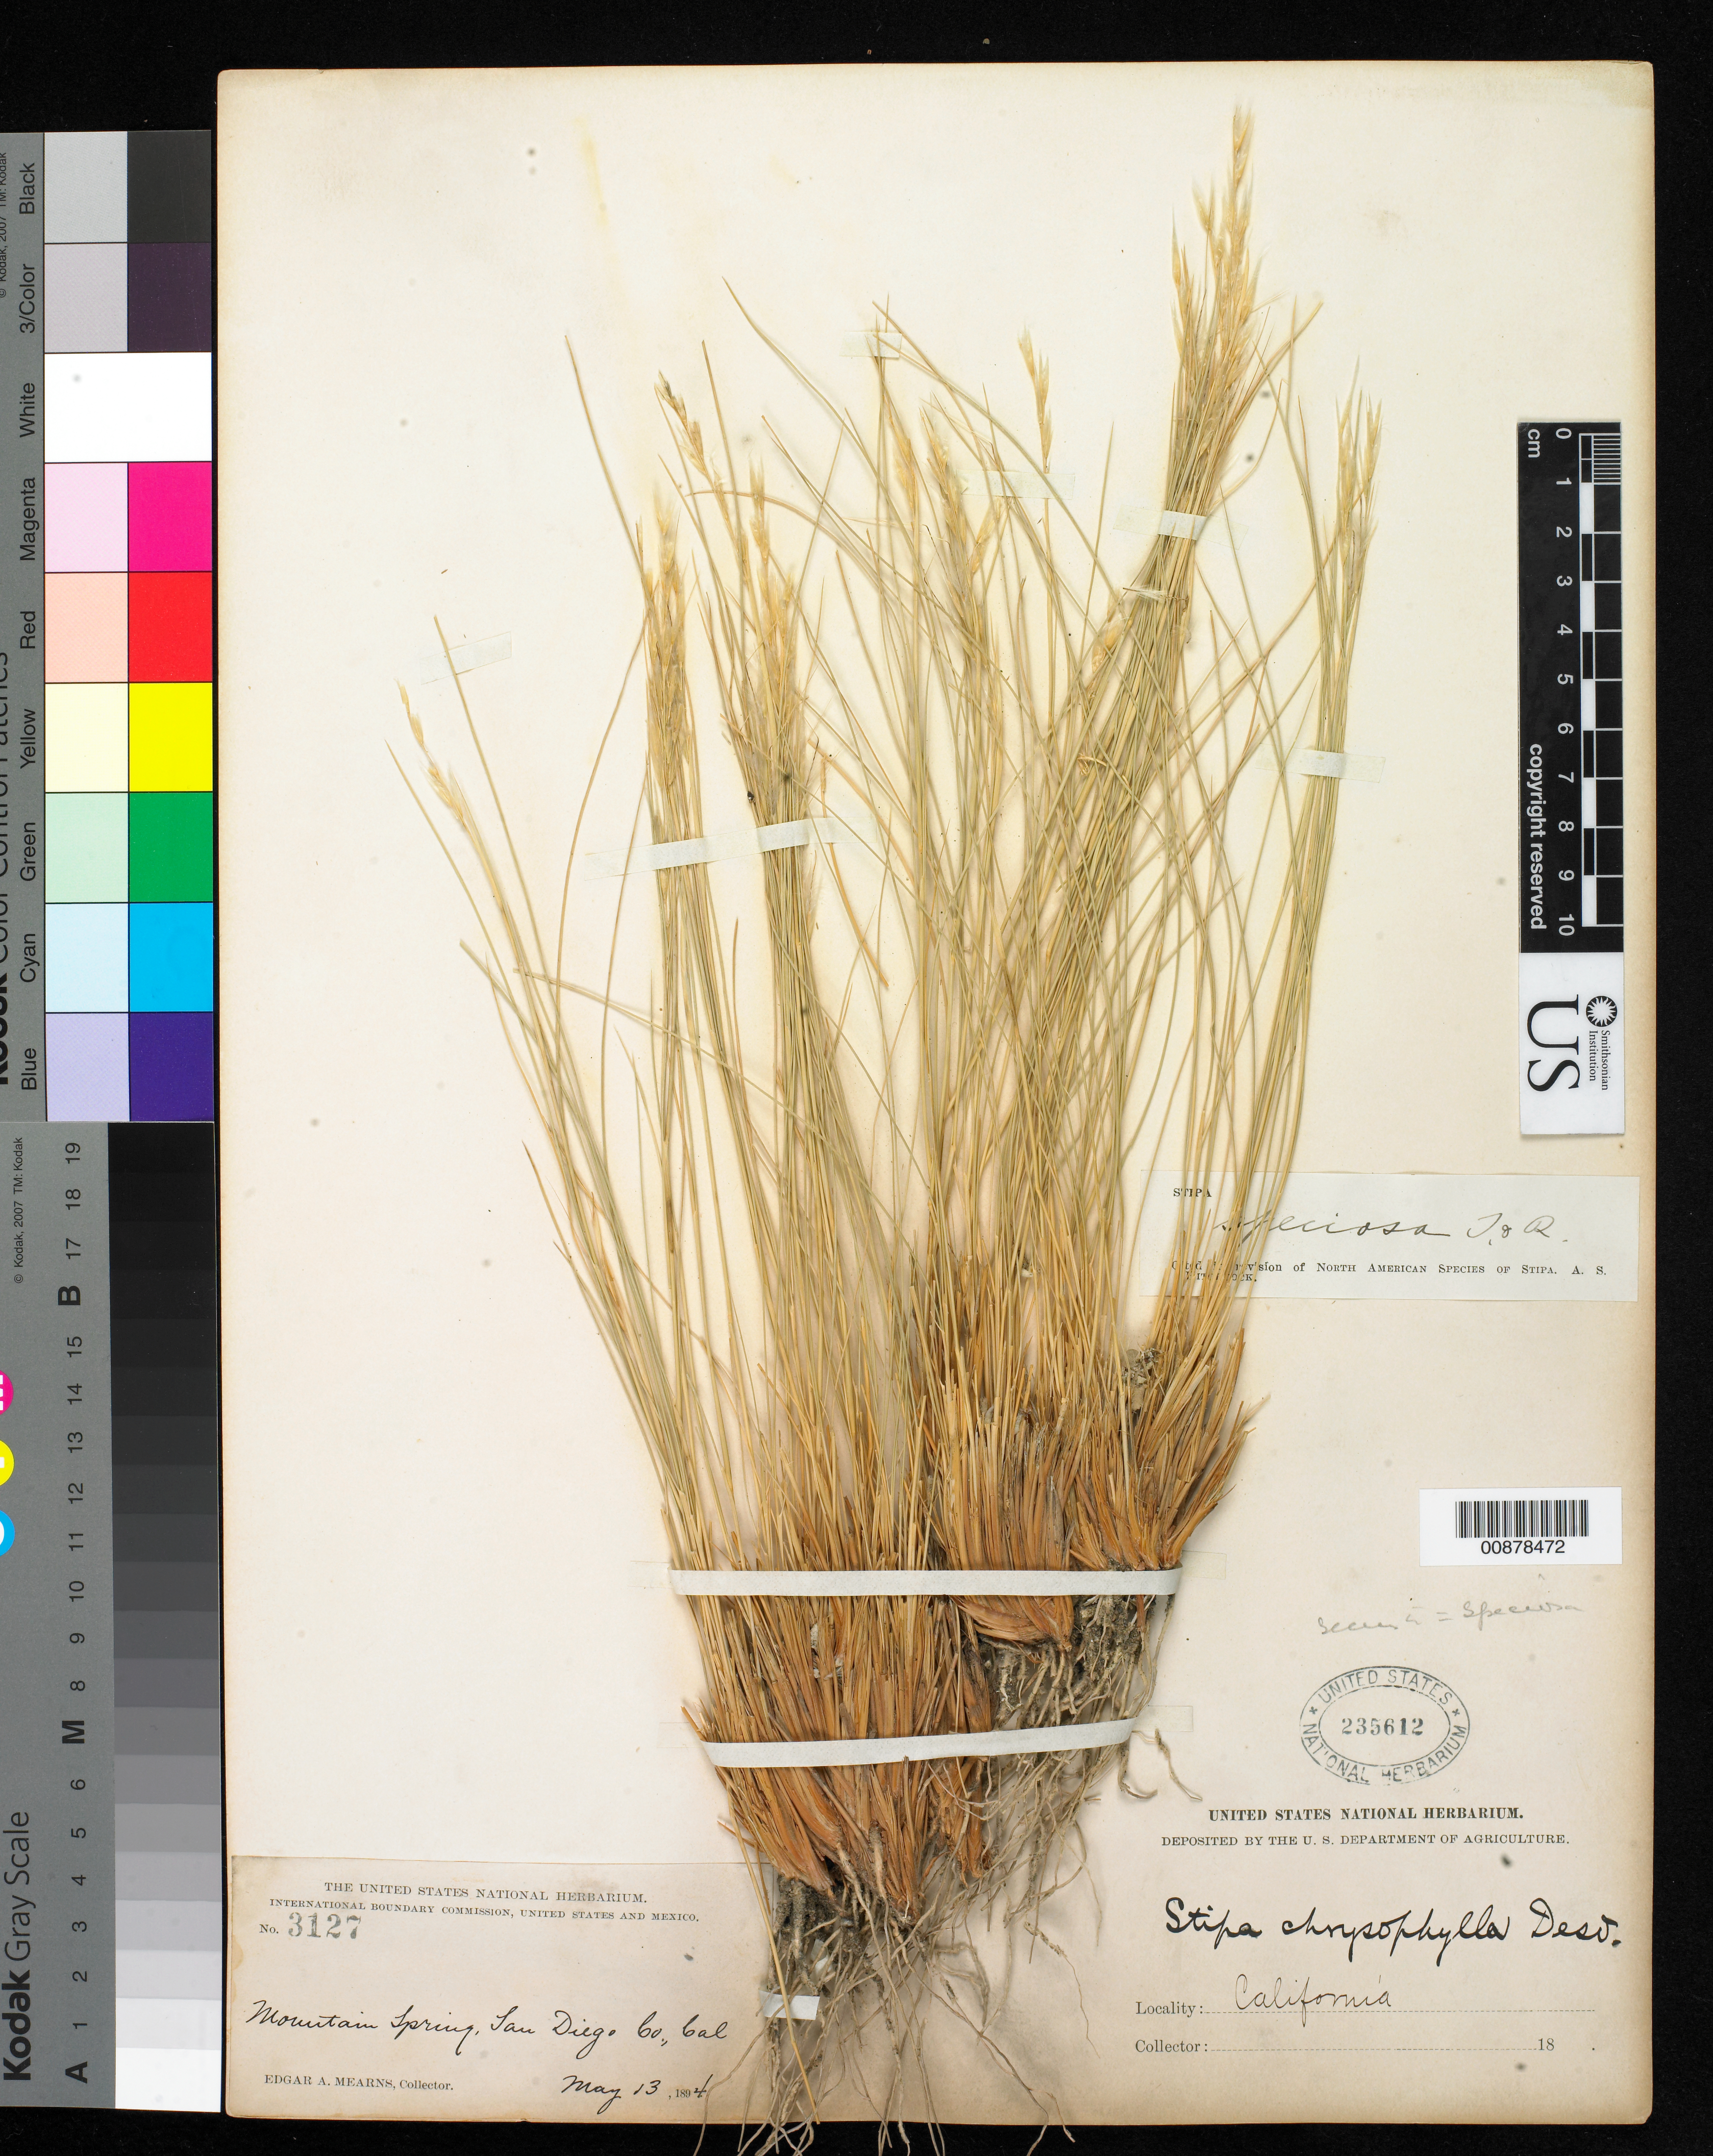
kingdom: Plantae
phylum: Tracheophyta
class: Liliopsida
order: Poales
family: Poaceae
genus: Pappostipa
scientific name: Pappostipa speciosa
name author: (Trin. & Rupr.) Romasch.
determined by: Poaceae Reorganization Project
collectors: E. A. Mearns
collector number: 3127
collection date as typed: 13 May 1894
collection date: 1894-05-13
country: United States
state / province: California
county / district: San Diego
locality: Mountain Spring, San Diego County, California.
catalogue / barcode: US 235612